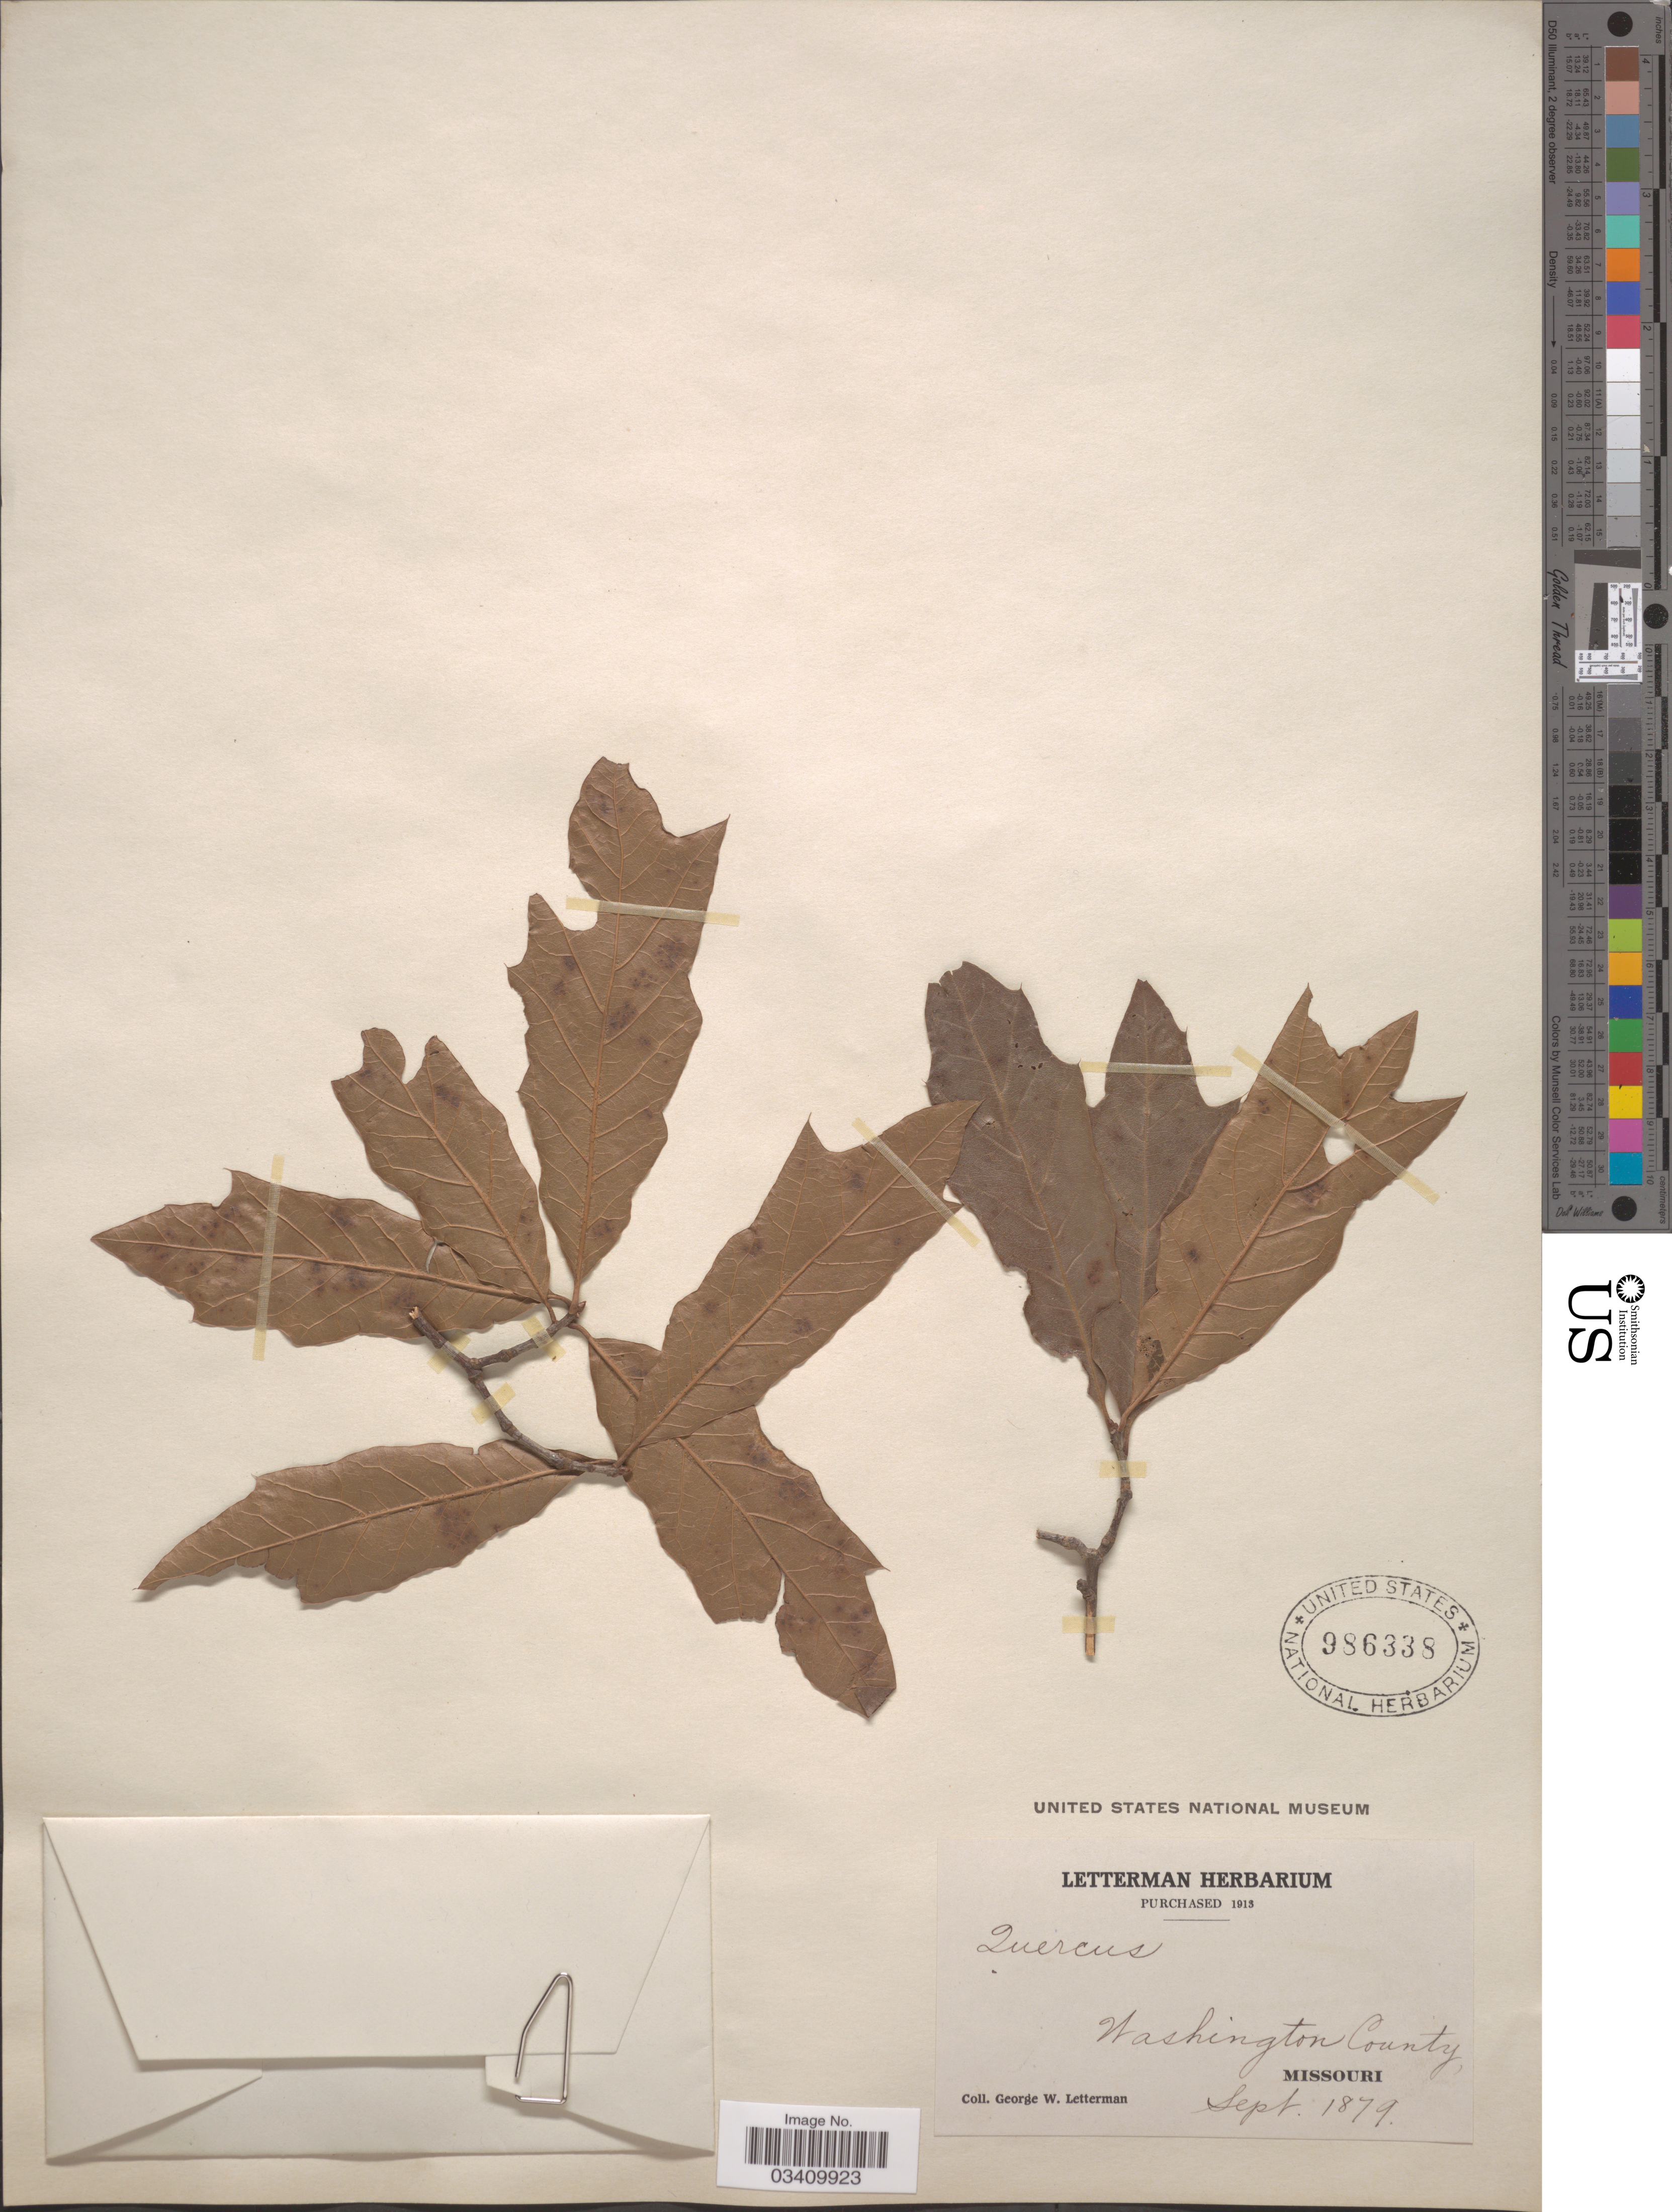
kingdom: Plantae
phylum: Tracheophyta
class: Magnoliopsida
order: Fagales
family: Fagaceae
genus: Quercus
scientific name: Quercus sp.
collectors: G. W. Letterman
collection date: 1879-09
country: United States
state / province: Missouri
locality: Washington County.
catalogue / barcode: US 986338